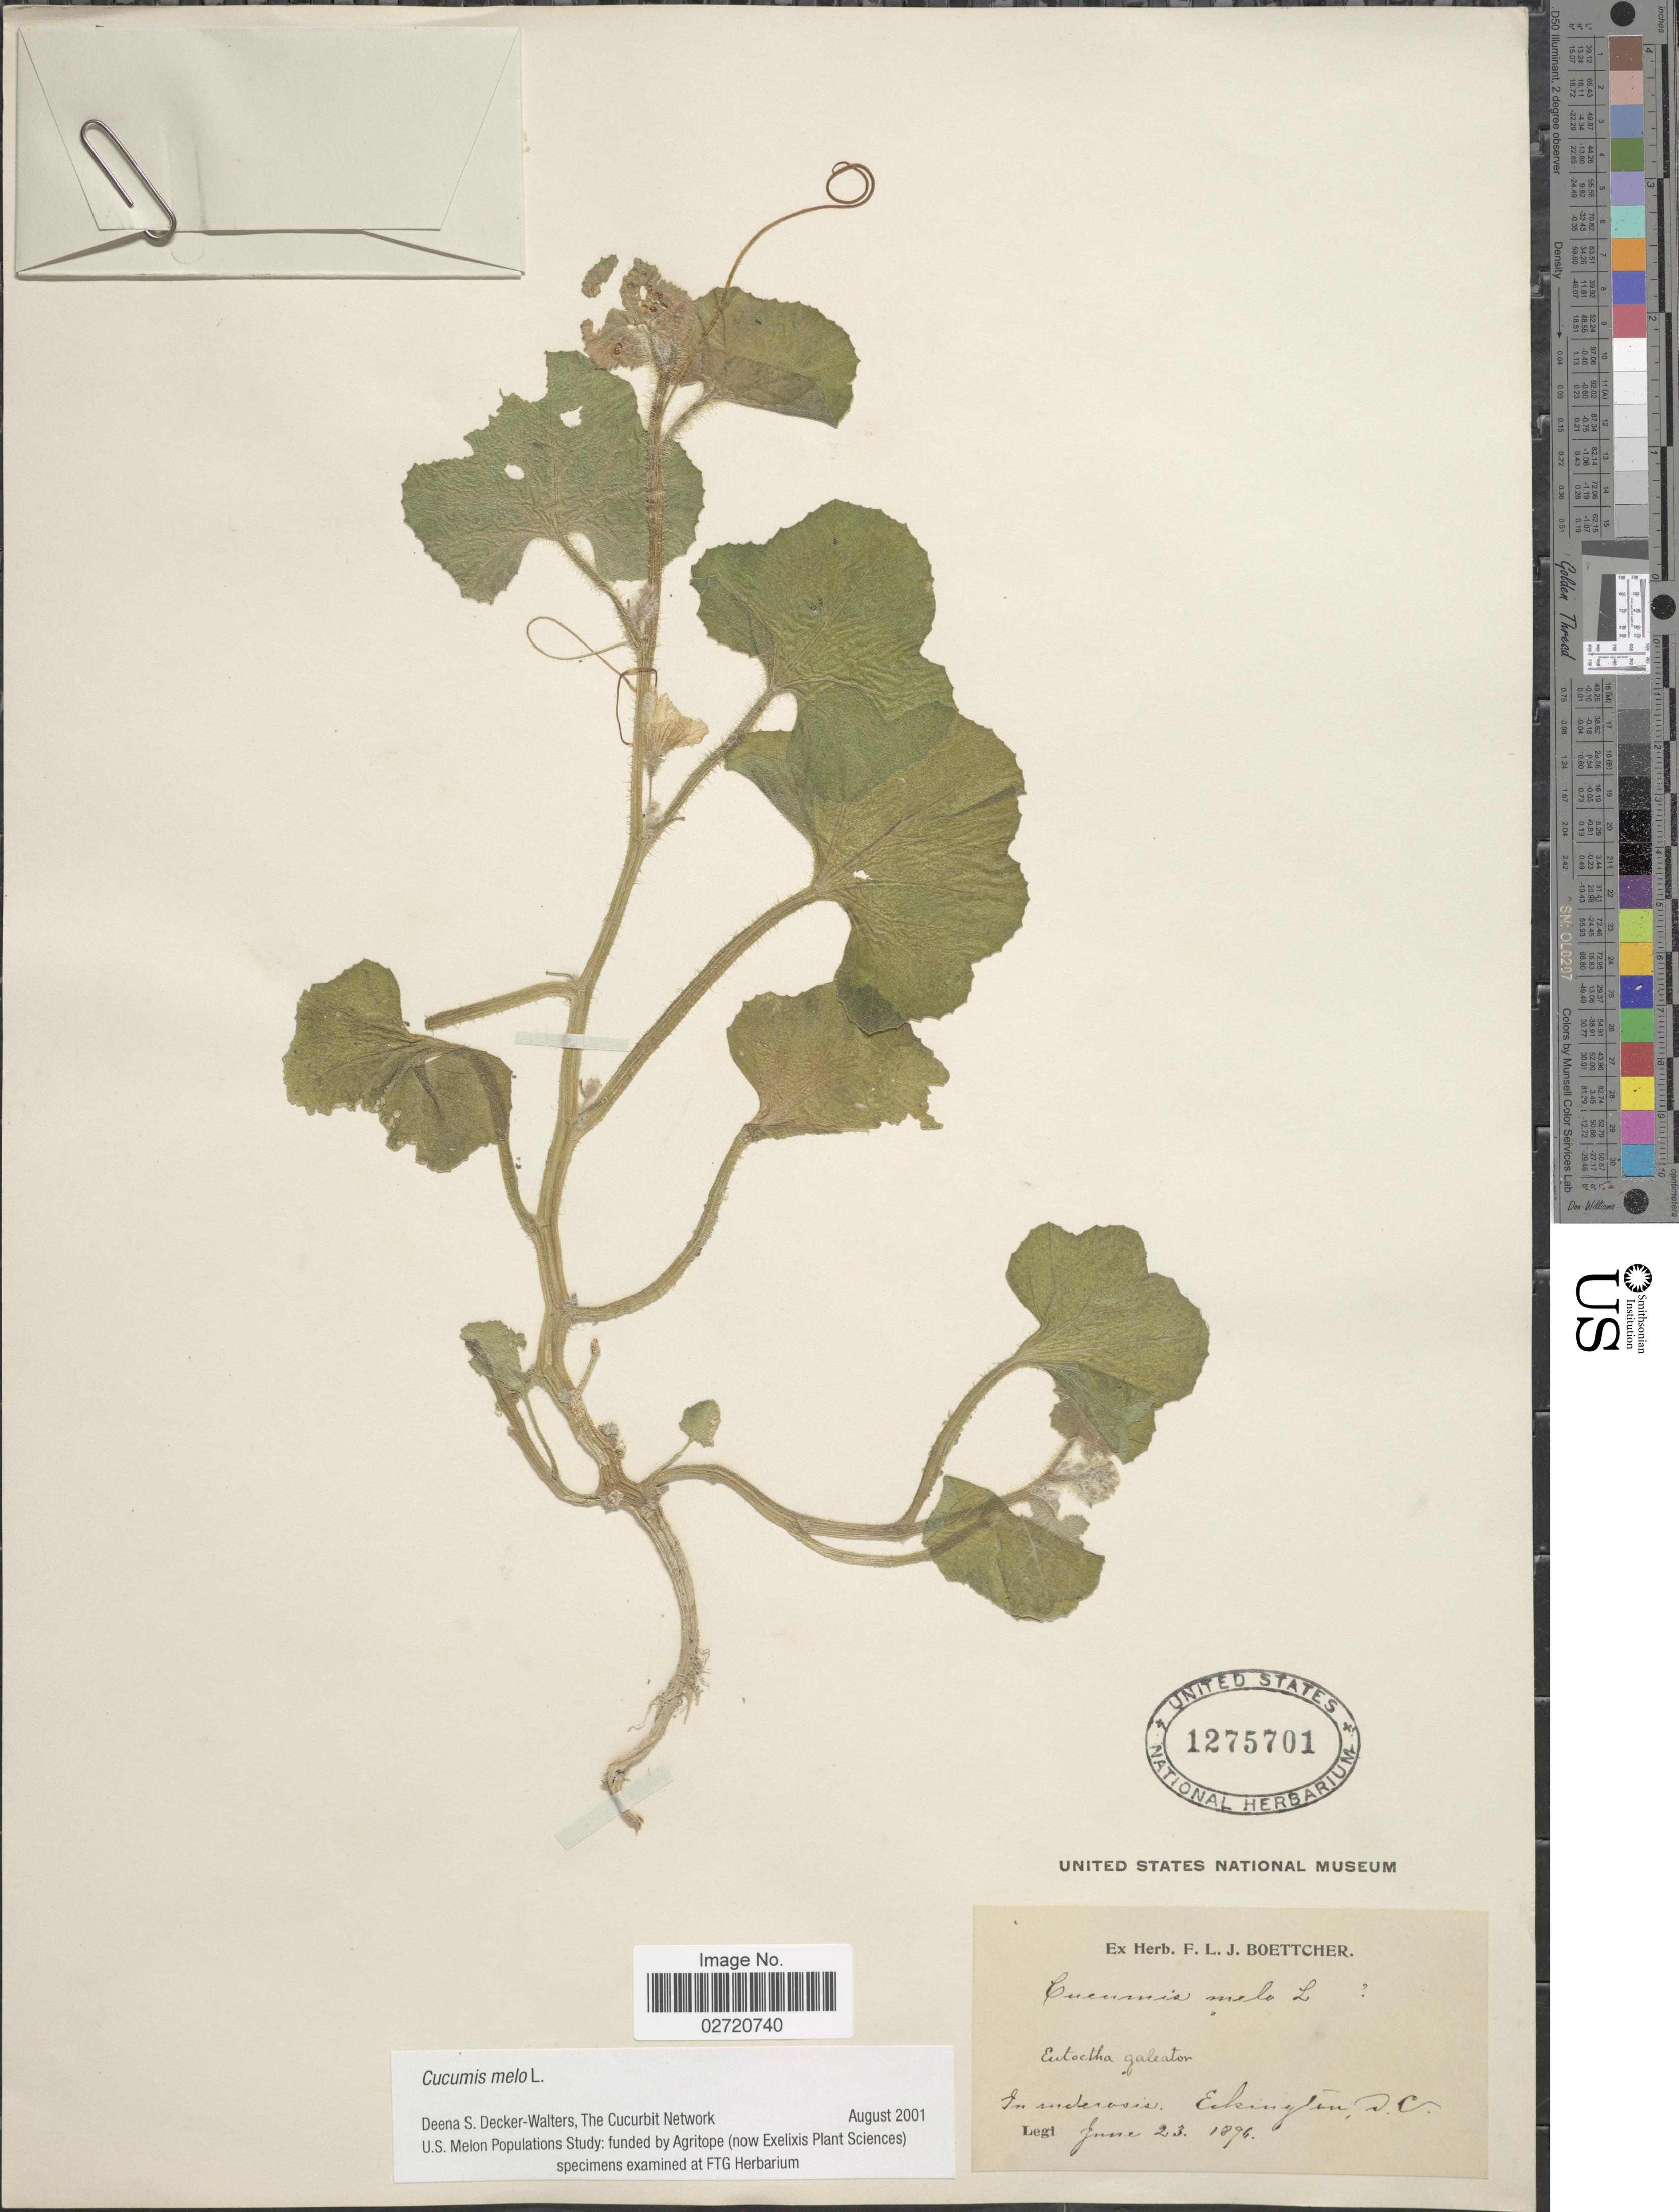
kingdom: Plantae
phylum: Tracheophyta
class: Magnoliopsida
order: Cucurbitales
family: Cucurbitaceae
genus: Cucumis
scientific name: Cucumis melo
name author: L.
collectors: ex herb. F. L. J. Boettcher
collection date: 1896-06-23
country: United States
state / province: District of Columbia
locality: Eckington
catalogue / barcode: US 1275701